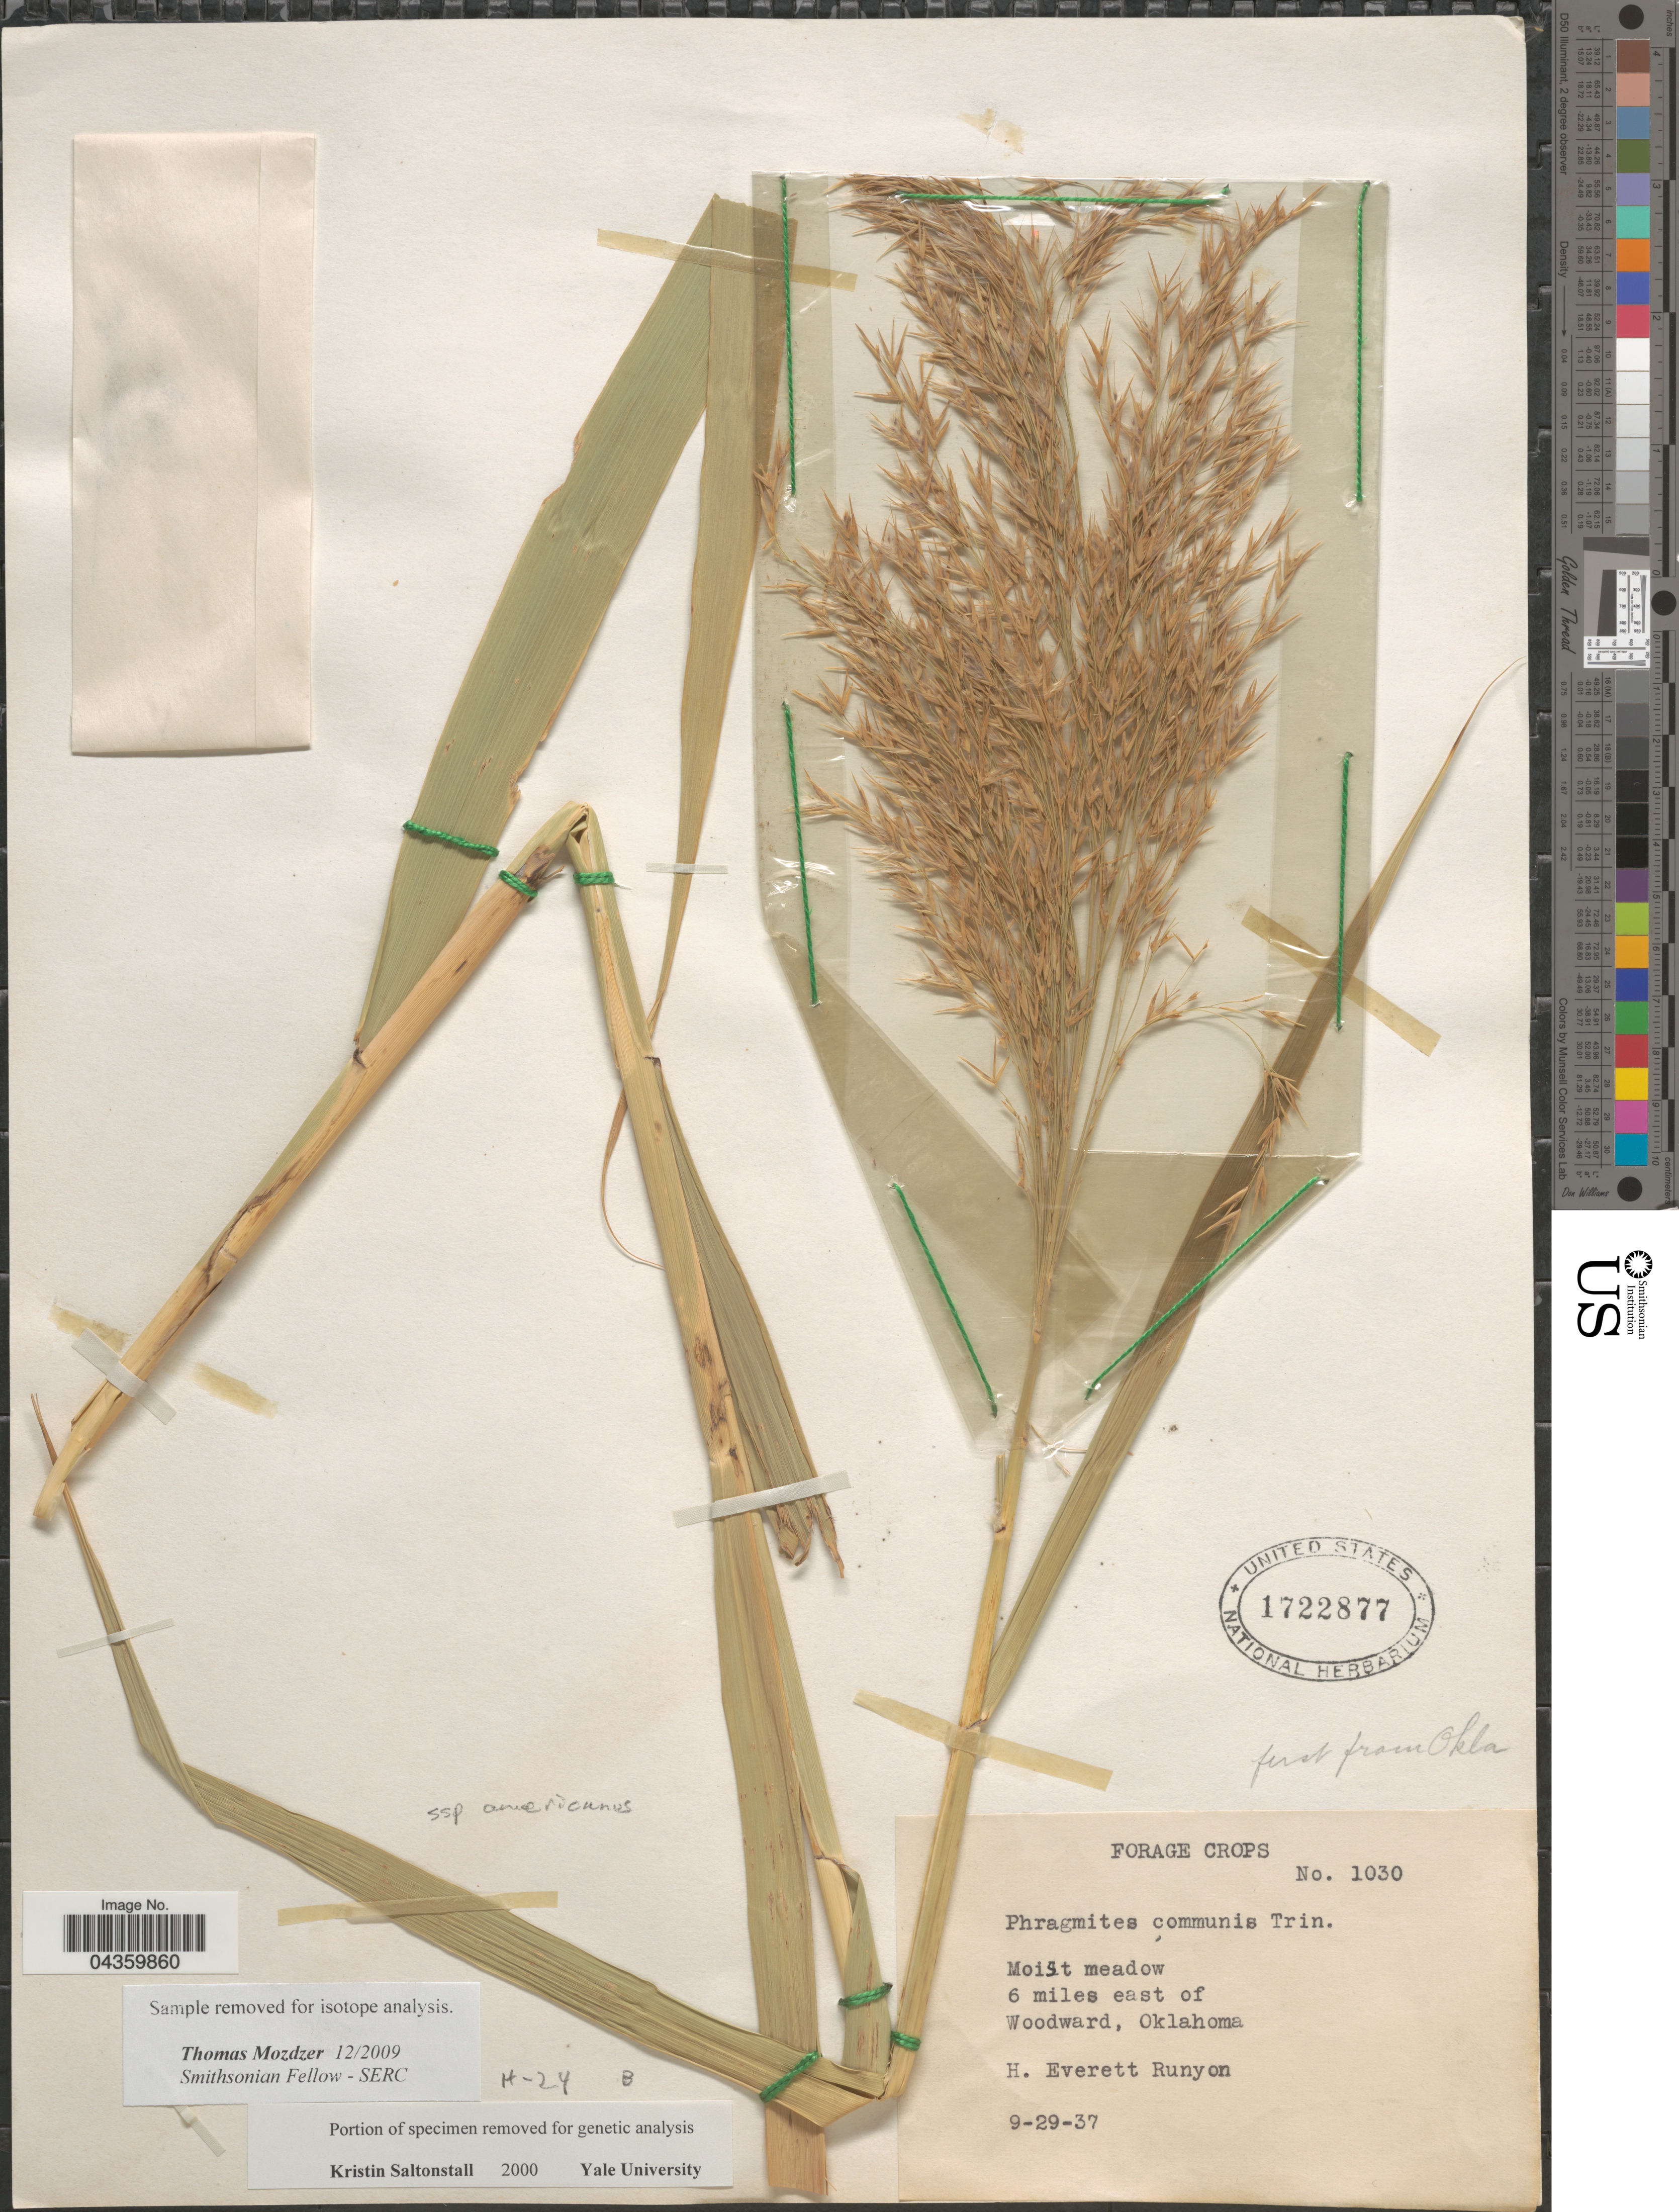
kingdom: Plantae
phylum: Tracheophyta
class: Liliopsida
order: Poales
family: Poaceae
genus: Phragmites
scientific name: Phragmites australis subsp. americanus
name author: Saltonstall & et al.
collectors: H. E. Runyon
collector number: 1030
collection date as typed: Transcribed d/m/y: 29/9/37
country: United States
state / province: Oklahoma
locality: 6 miles east of Woodward.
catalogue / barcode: US 1722877